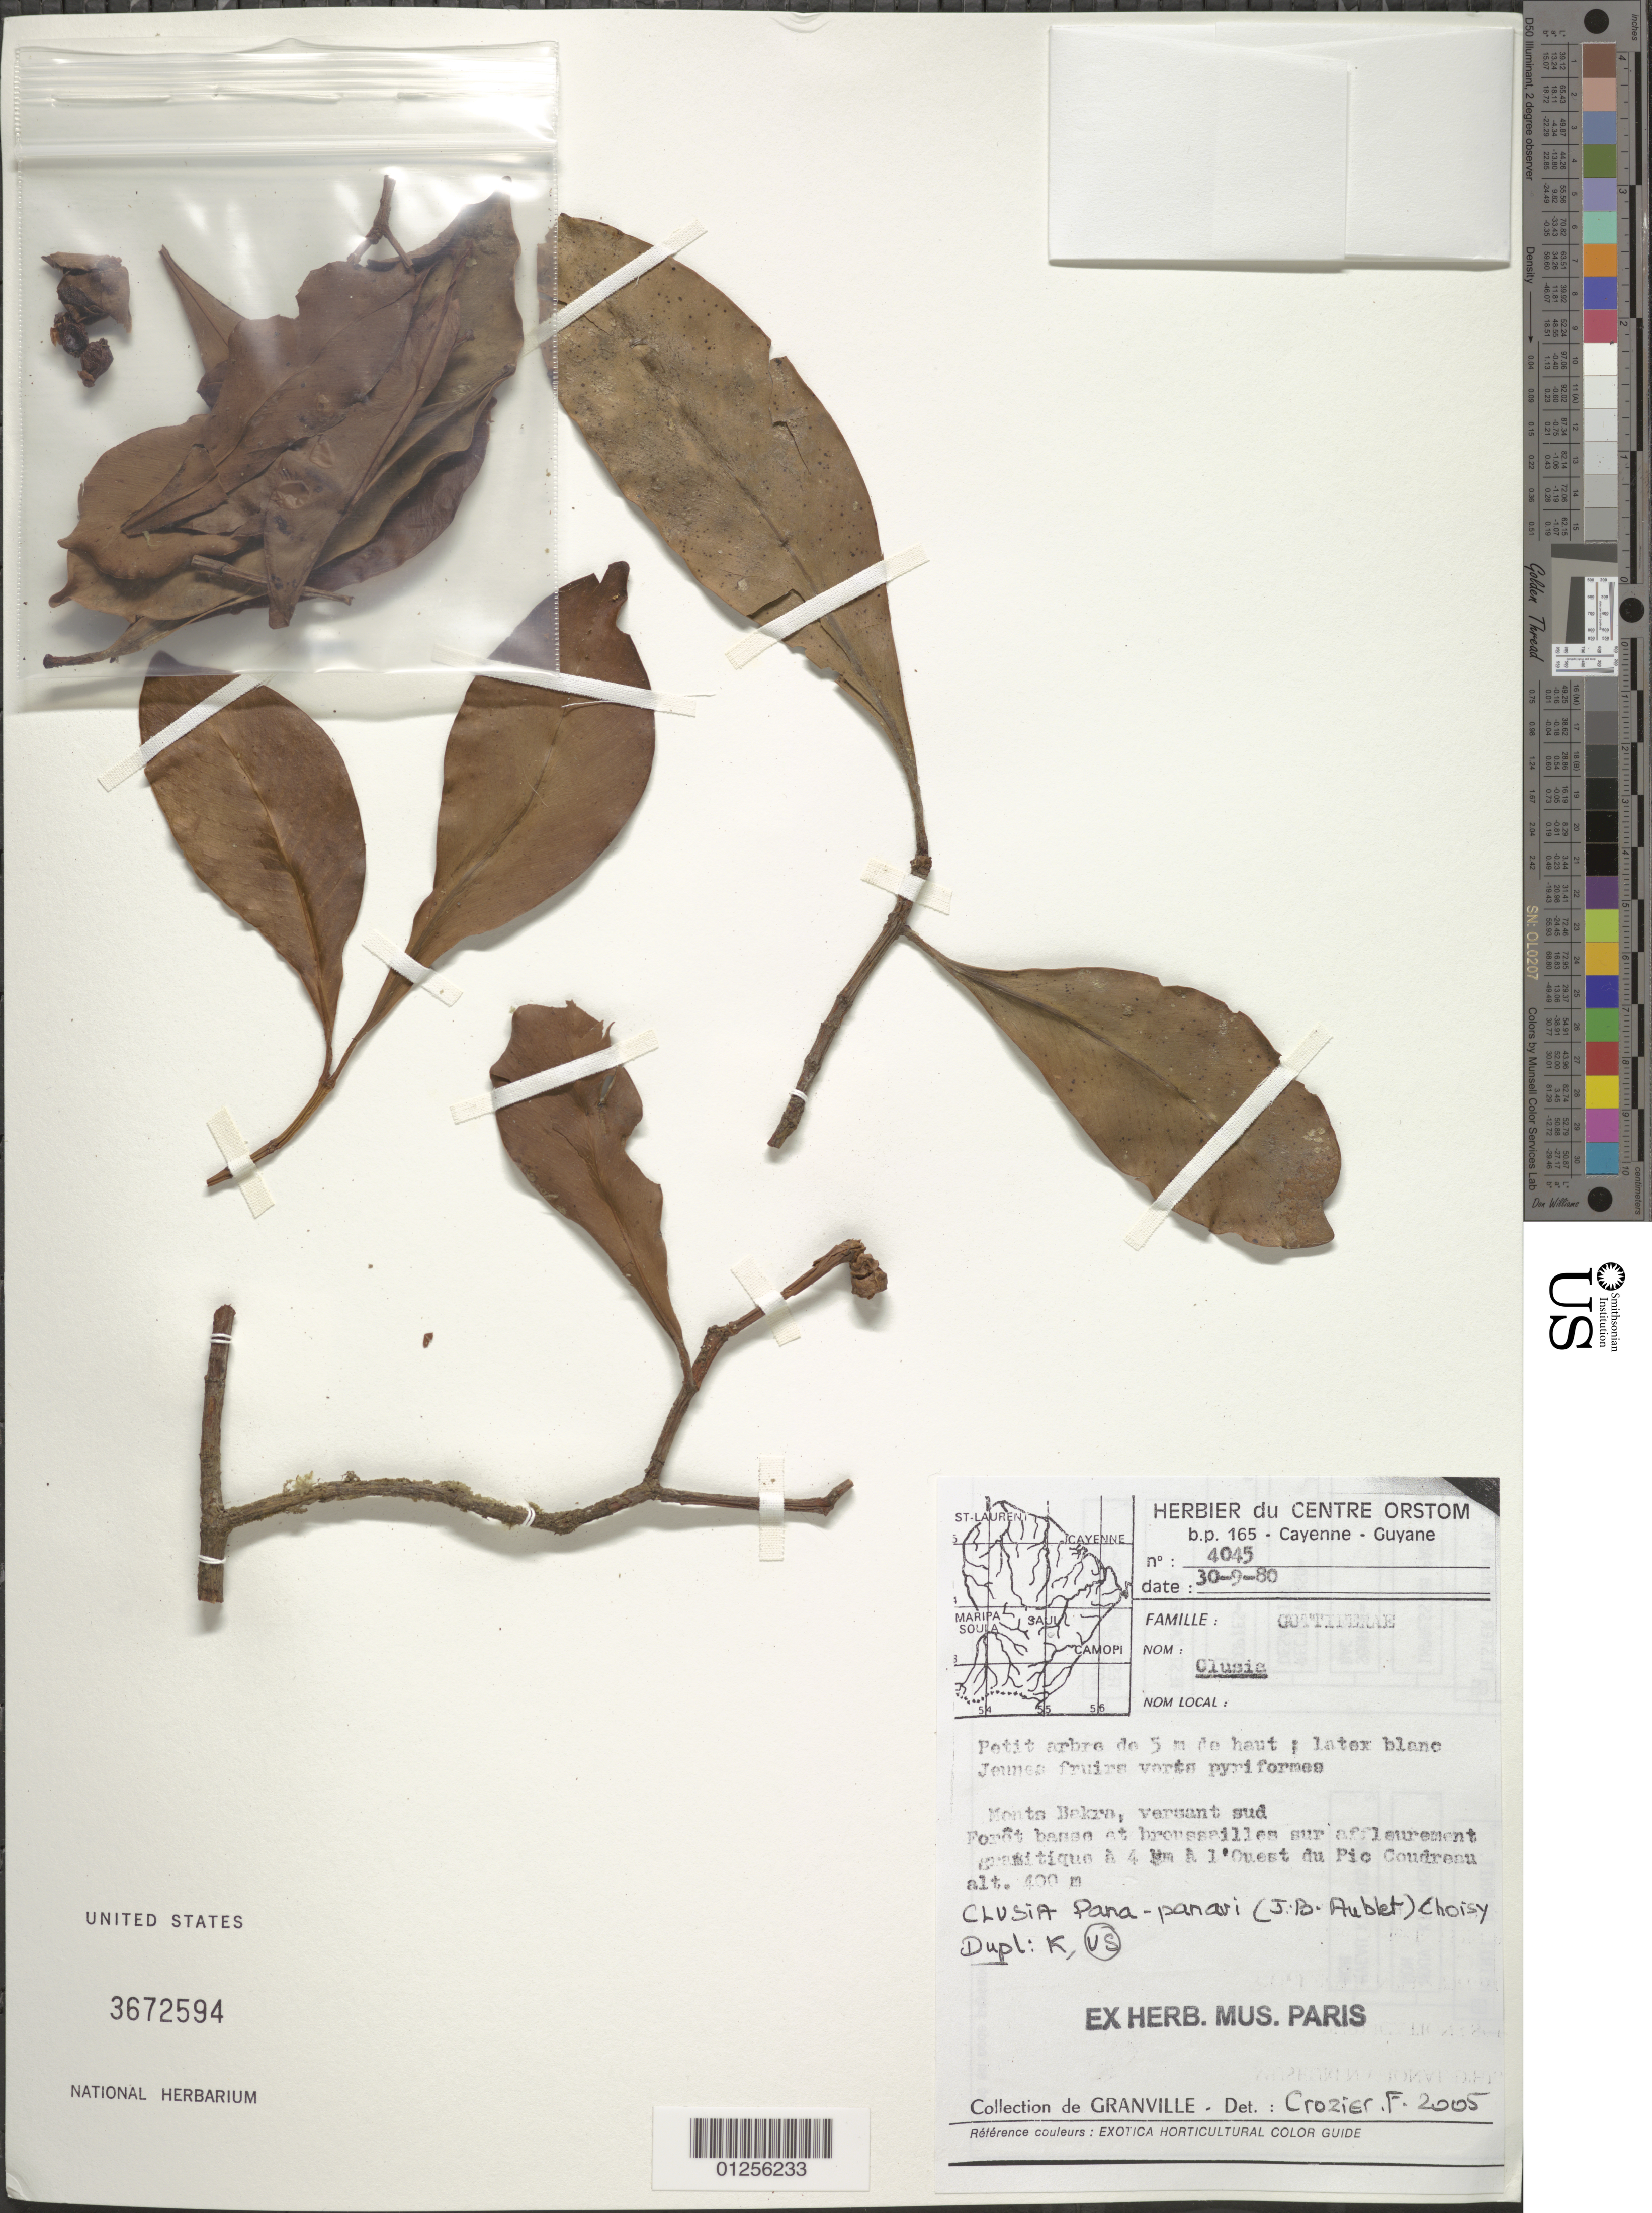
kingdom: Plantae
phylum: Tracheophyta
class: Magnoliopsida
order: Malpighiales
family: Clusiaceae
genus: Clusia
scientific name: Clusia panapanari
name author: (Aubl.) Choisy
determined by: Crozier, F.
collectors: J.-J. de Granville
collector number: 4045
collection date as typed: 30-Sep-80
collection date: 1980-09-30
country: French Guiana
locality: Monts Bakra, 4 km a l'Ouest Pic Coudreau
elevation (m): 400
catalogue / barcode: US 3672594